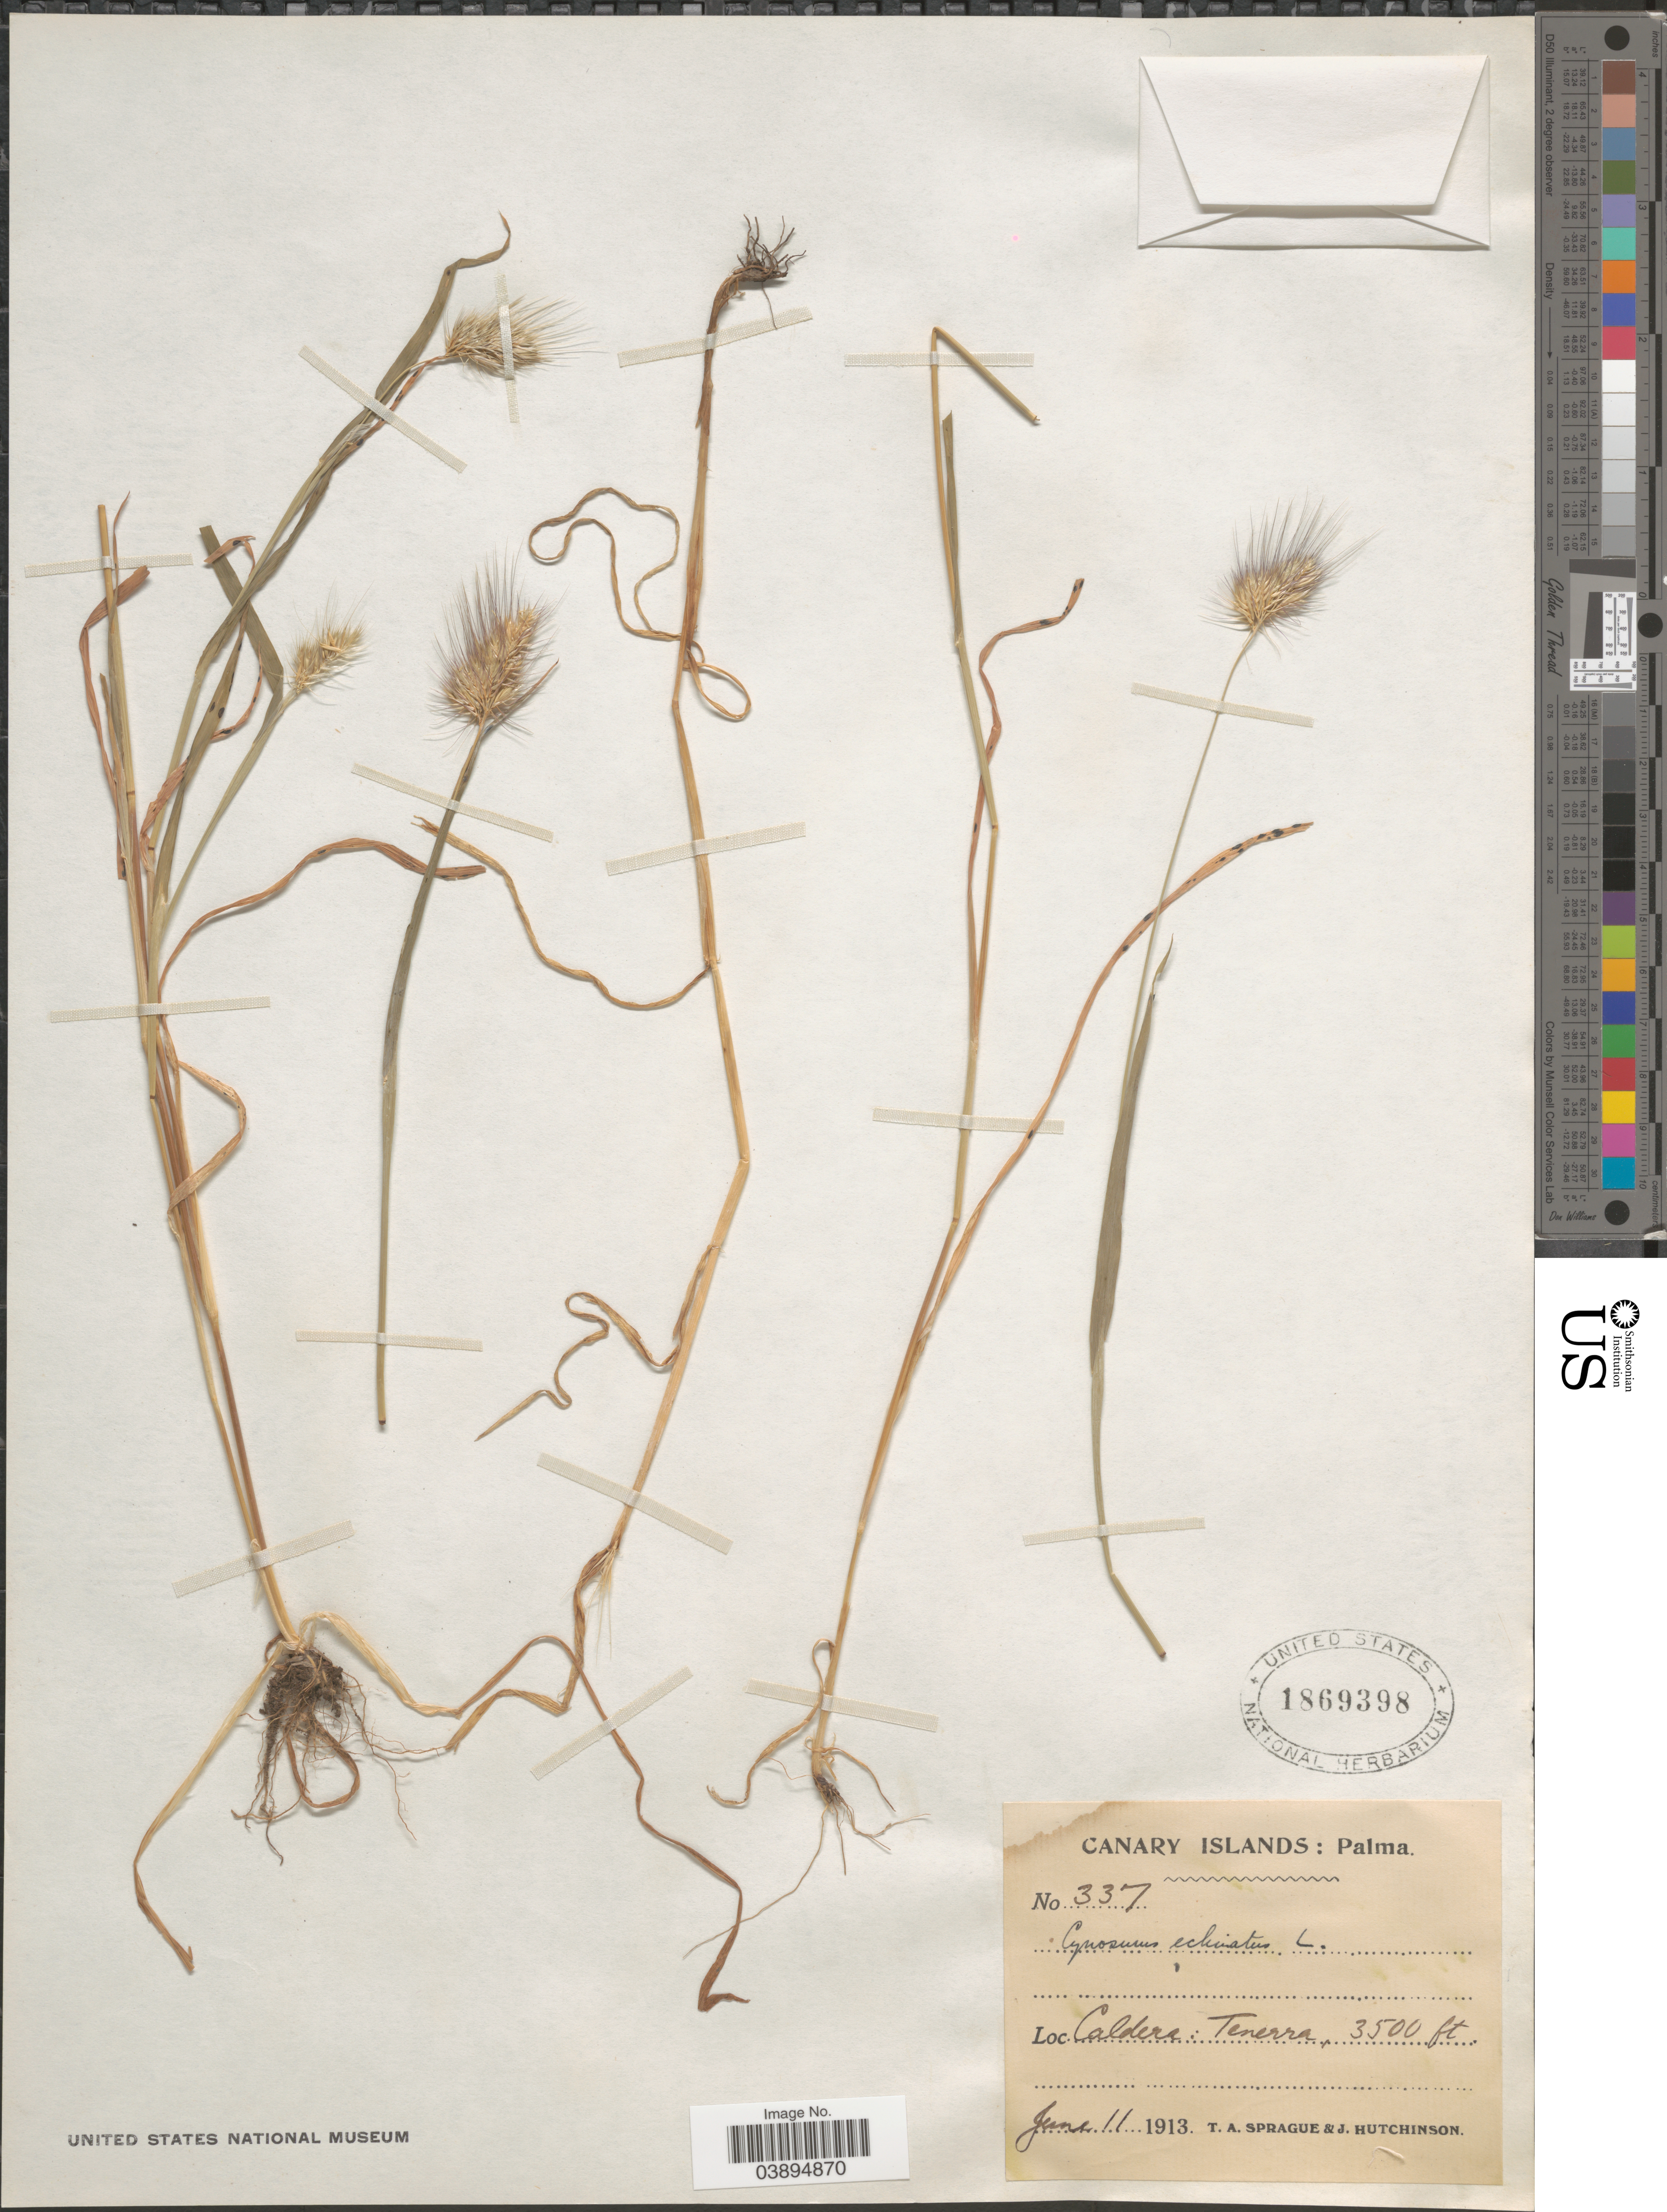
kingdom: Plantae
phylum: Tracheophyta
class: Liliopsida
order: Poales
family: Poaceae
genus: Cynosurus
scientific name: Cynosurus echinatus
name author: L.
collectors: T. A. Sprague & J. Hutchinson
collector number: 337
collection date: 1913-06-11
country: Spain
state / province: Canarias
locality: Canary Islands: Palma. Caldera: Tenerra.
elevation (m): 1067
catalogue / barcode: US 1869398